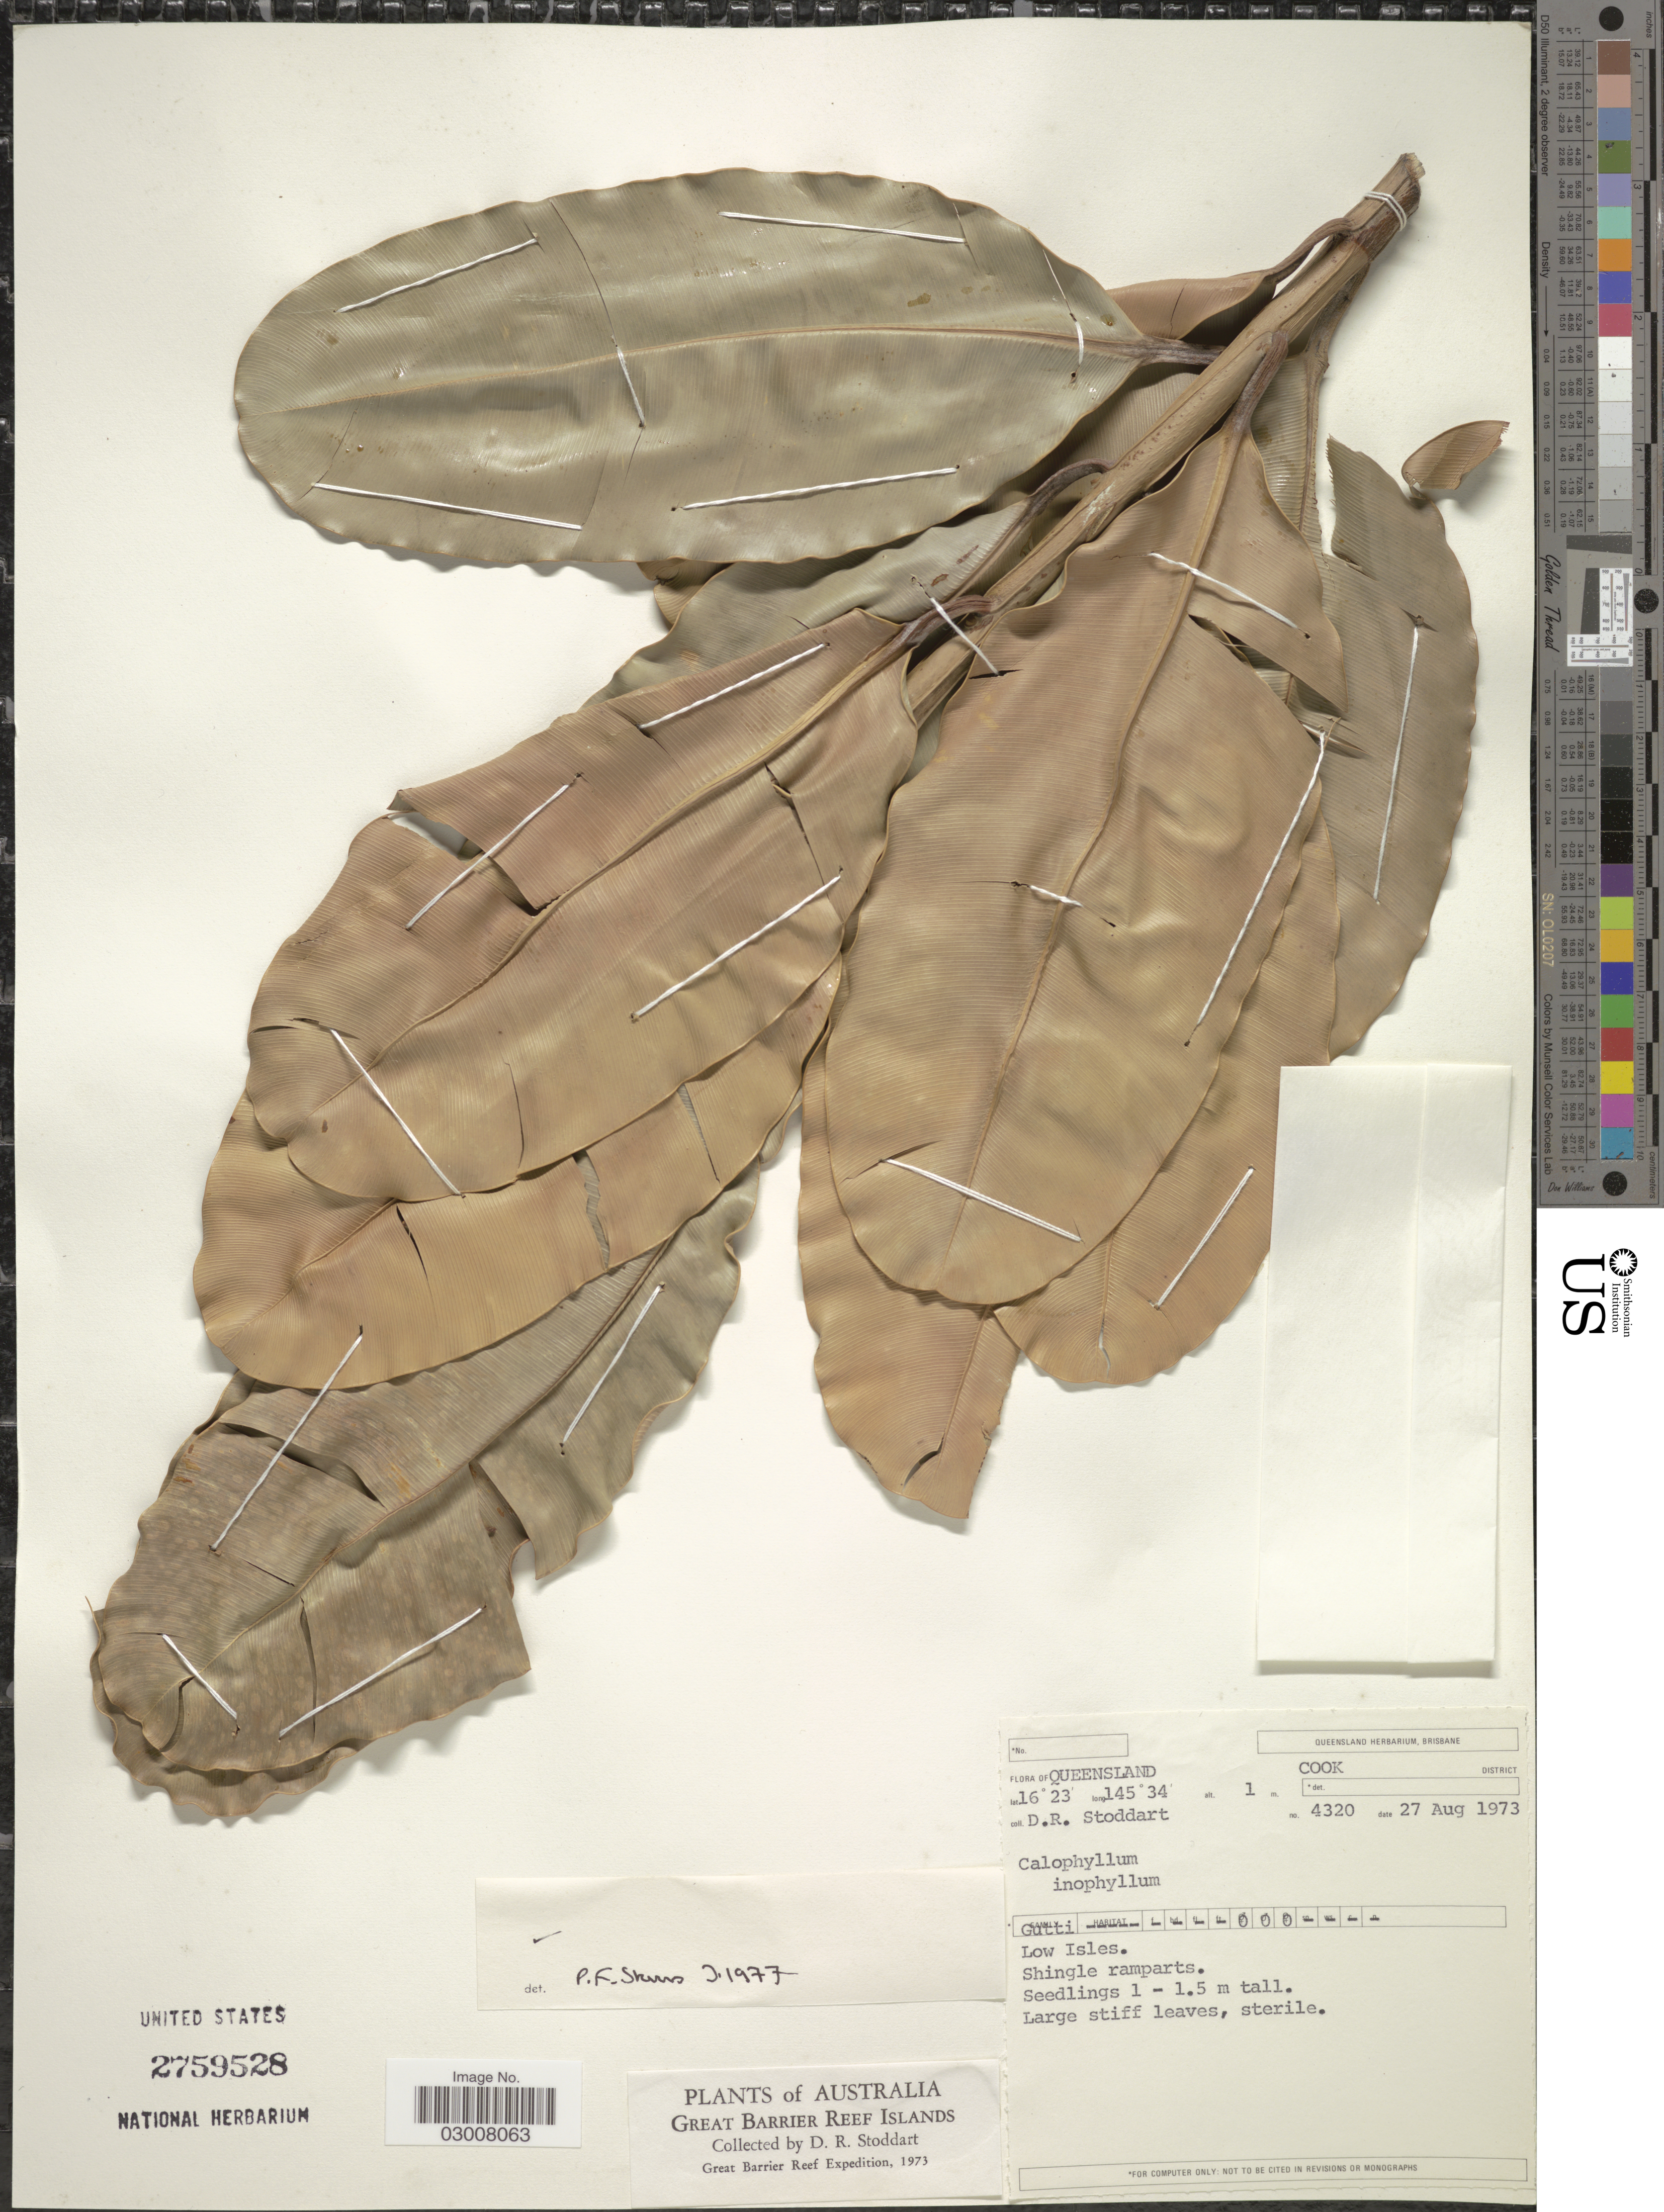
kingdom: Plantae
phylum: Tracheophyta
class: Magnoliopsida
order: Malpighiales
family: Calophyllaceae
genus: Calophyllum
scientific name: Calophyllum inophyllum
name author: L.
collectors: D. R. Stoddart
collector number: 4320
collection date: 1973-08-27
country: Australia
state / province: Queensland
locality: Cook District, Low Isles. GReat Barrier Reef Islands.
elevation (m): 1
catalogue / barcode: US 2759528